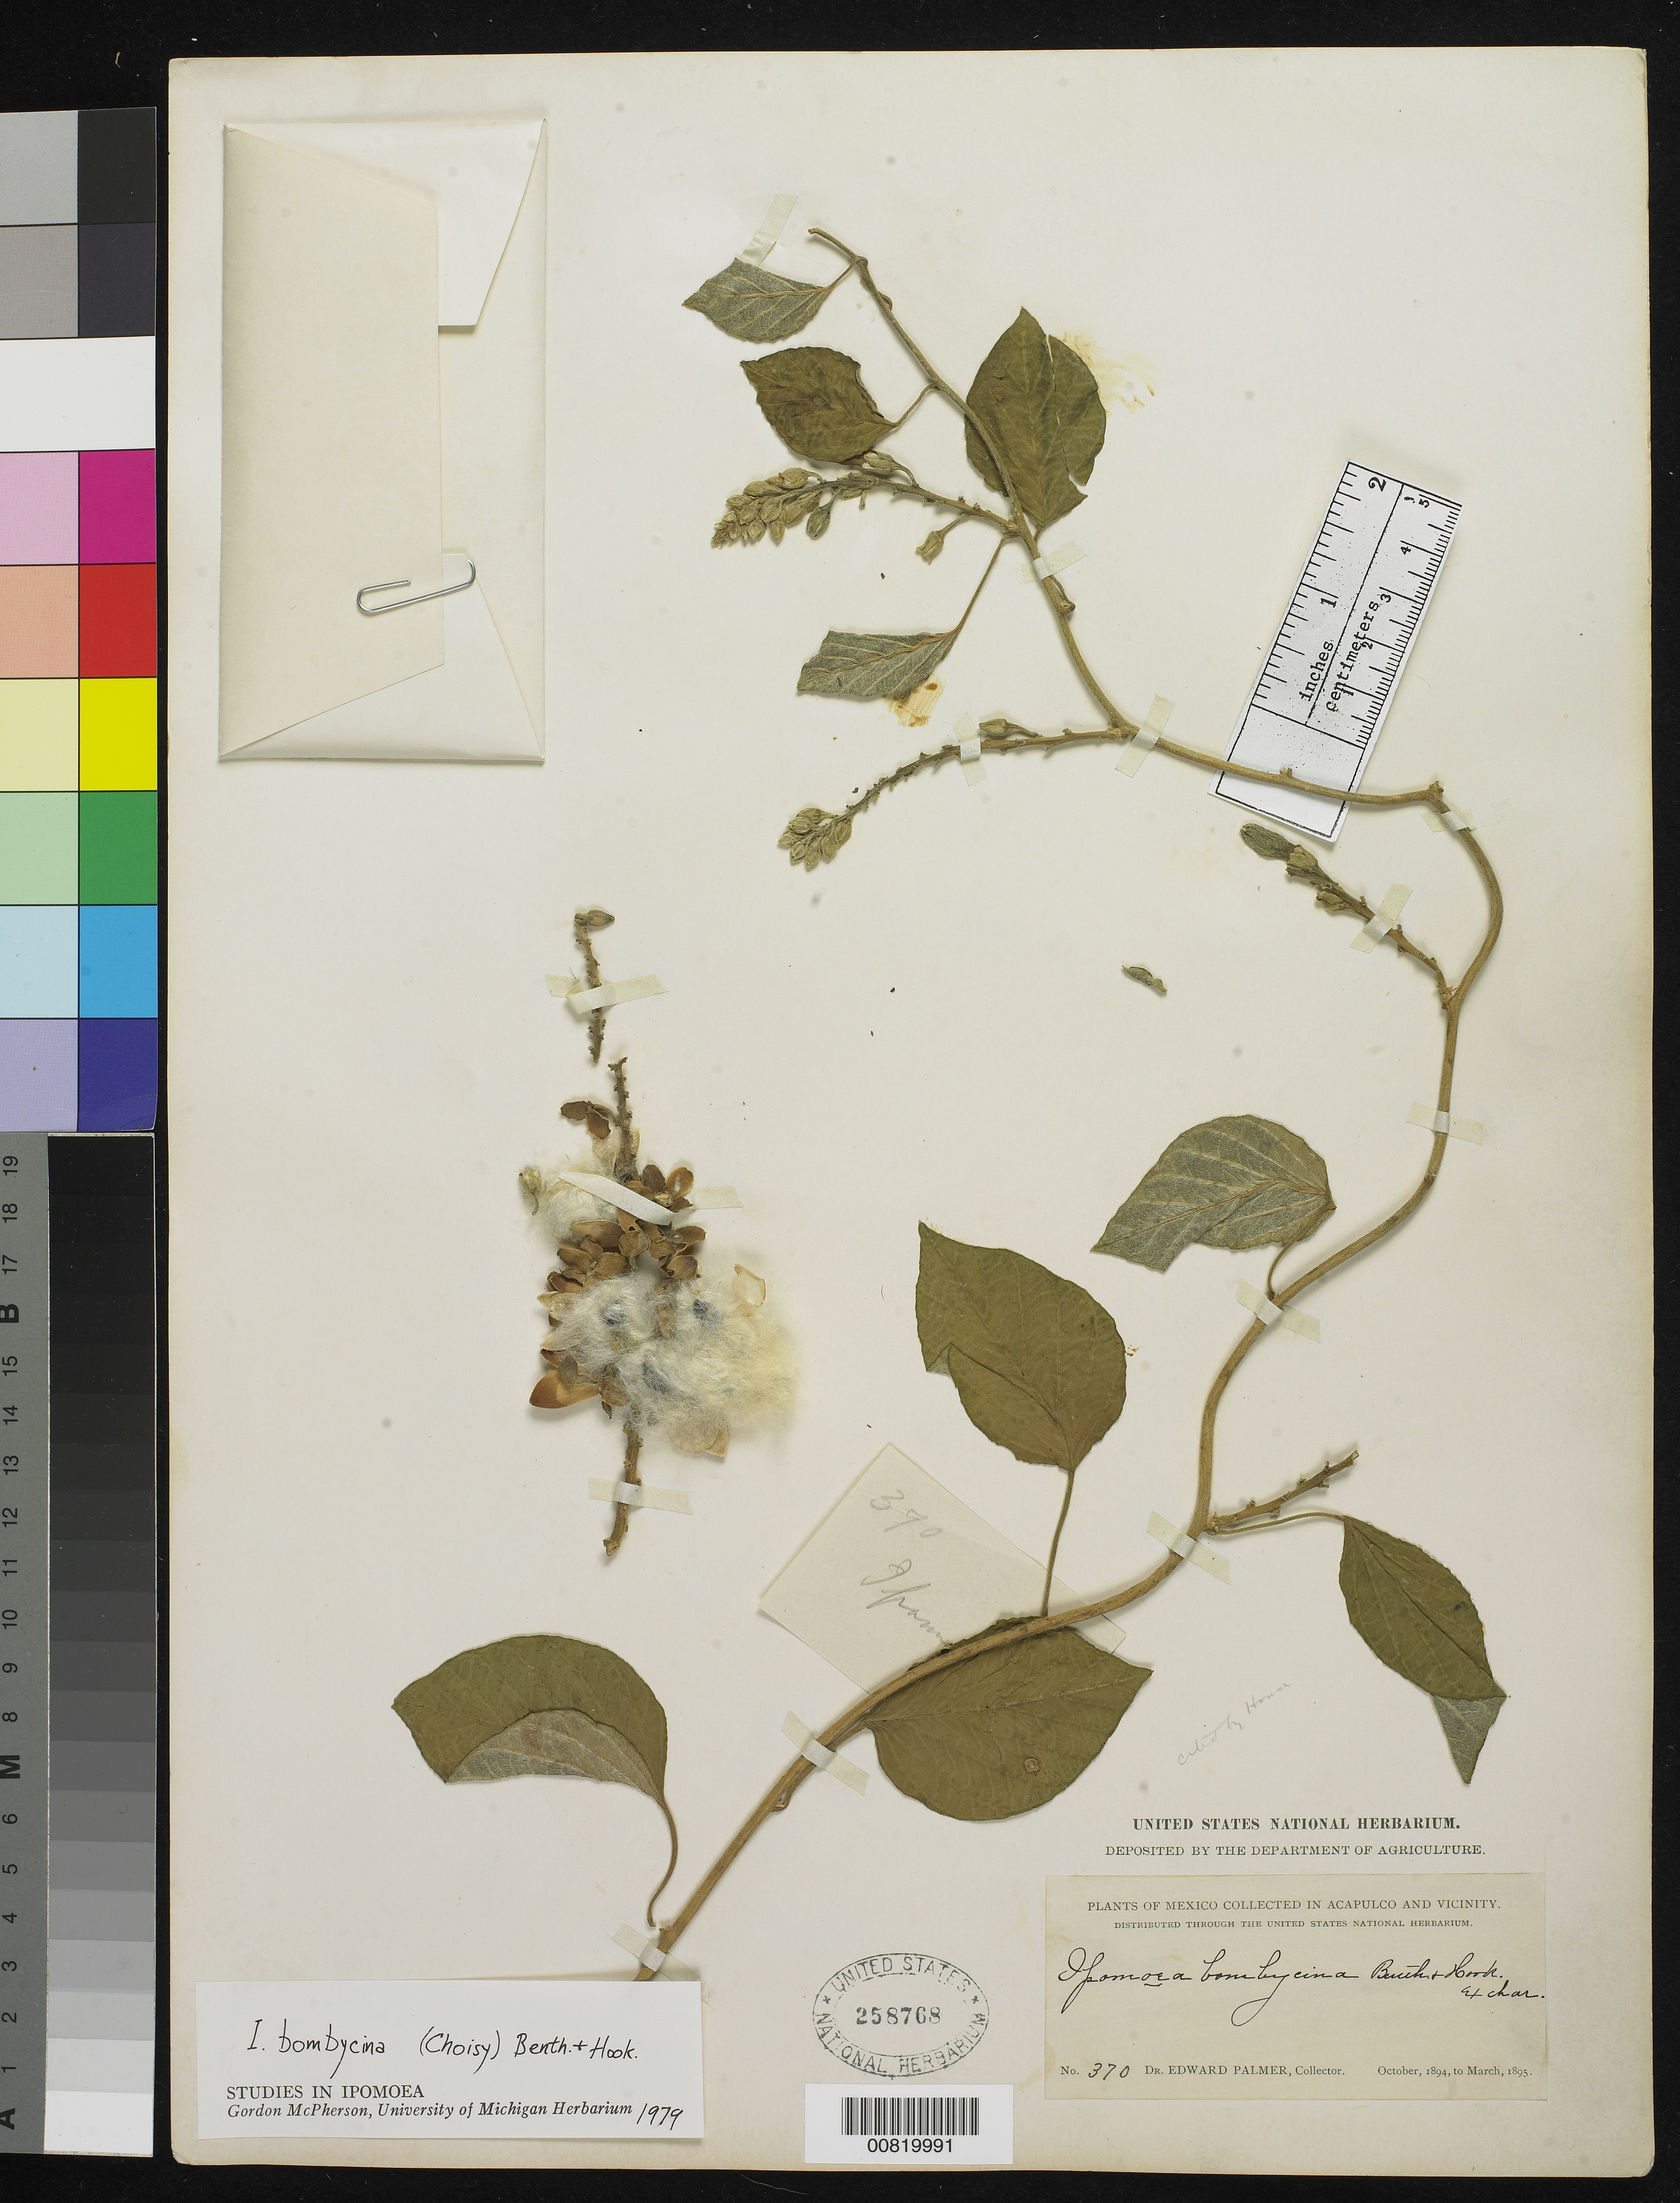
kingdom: Plantae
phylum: Tracheophyta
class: Magnoliopsida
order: Solanales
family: Convolvulaceae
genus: Ipomoea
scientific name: Ipomoea bombycina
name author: (Choisy) Benth. & Hook.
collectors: E. Palmer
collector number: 370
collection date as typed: Oct 1894 to -- Mar 1895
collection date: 1894-10/1895-03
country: Mexico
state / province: Guerrero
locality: Acapulco, Guerrero and vicinity.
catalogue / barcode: US 258768